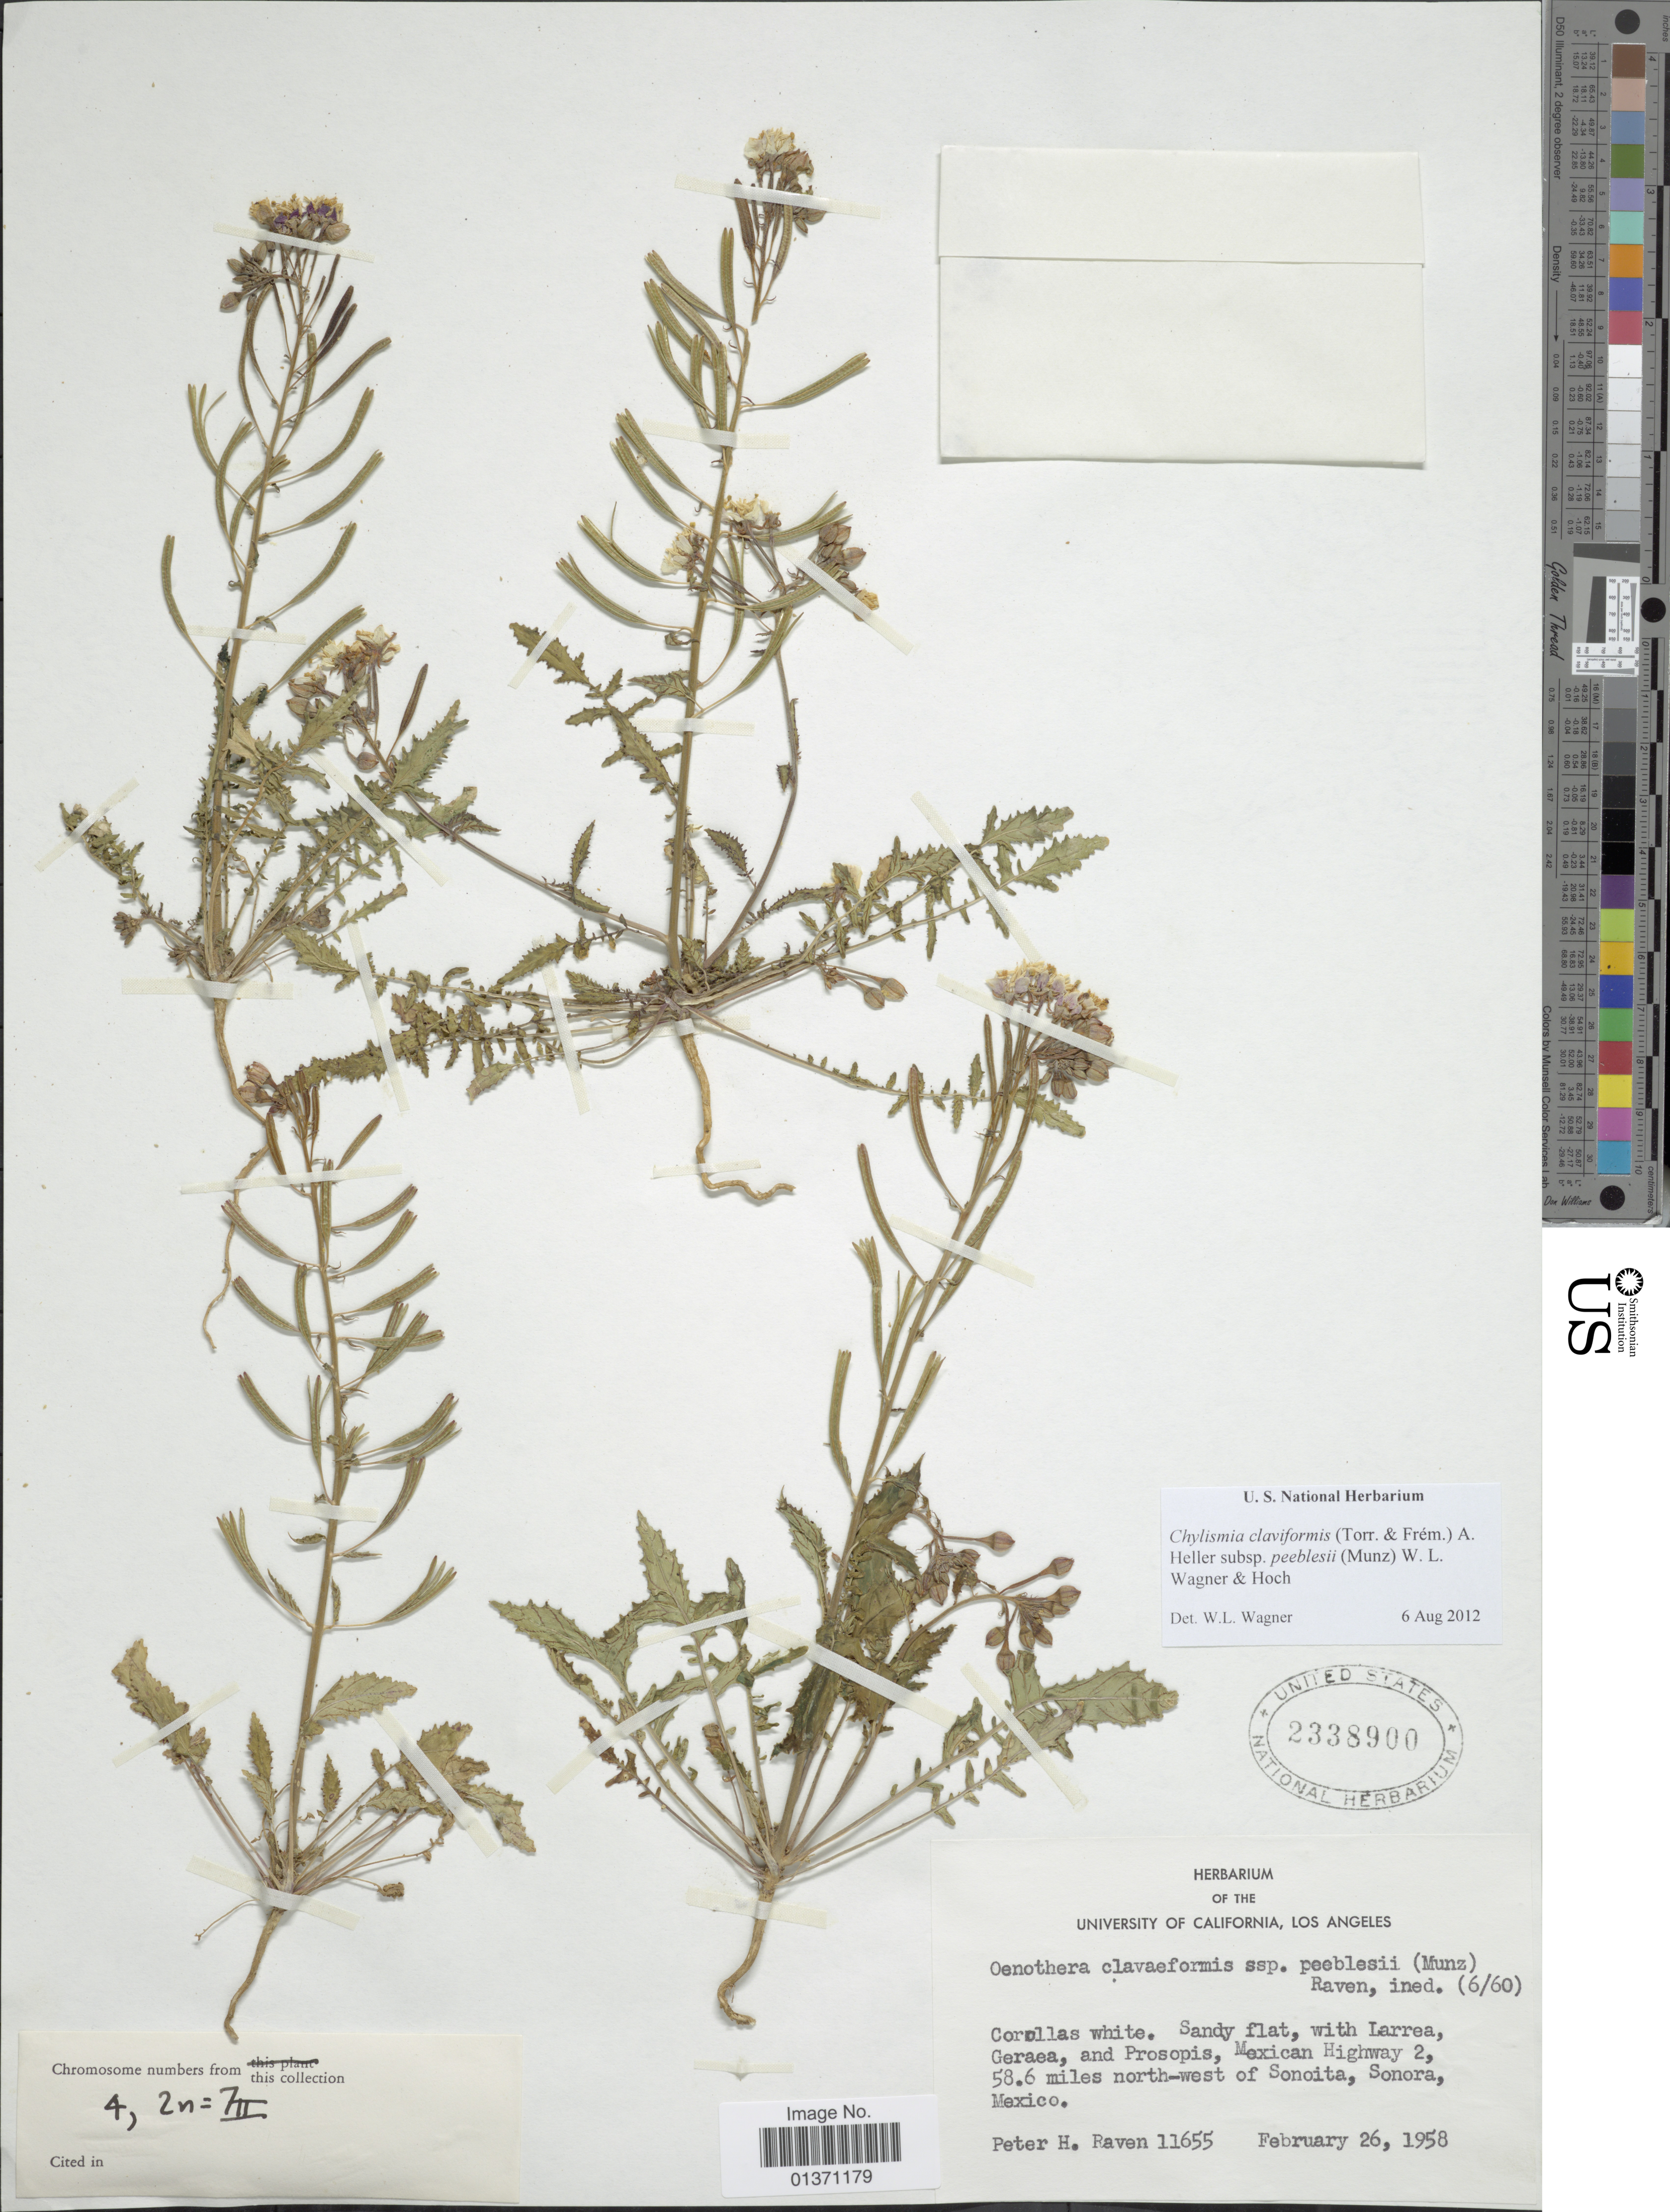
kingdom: Plantae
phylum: Tracheophyta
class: Magnoliopsida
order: Myrtales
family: Onagraceae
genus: Chylismia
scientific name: Chylismia claviformis subsp. peeblesii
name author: (Munz) W.L. Wagner & Hoch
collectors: P. H. Raven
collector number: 11655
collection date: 1958-02-26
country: Mexico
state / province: Sonora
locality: Mexican Highway 2, 58.6 miles north-west of Sonoita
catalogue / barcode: US 2338900